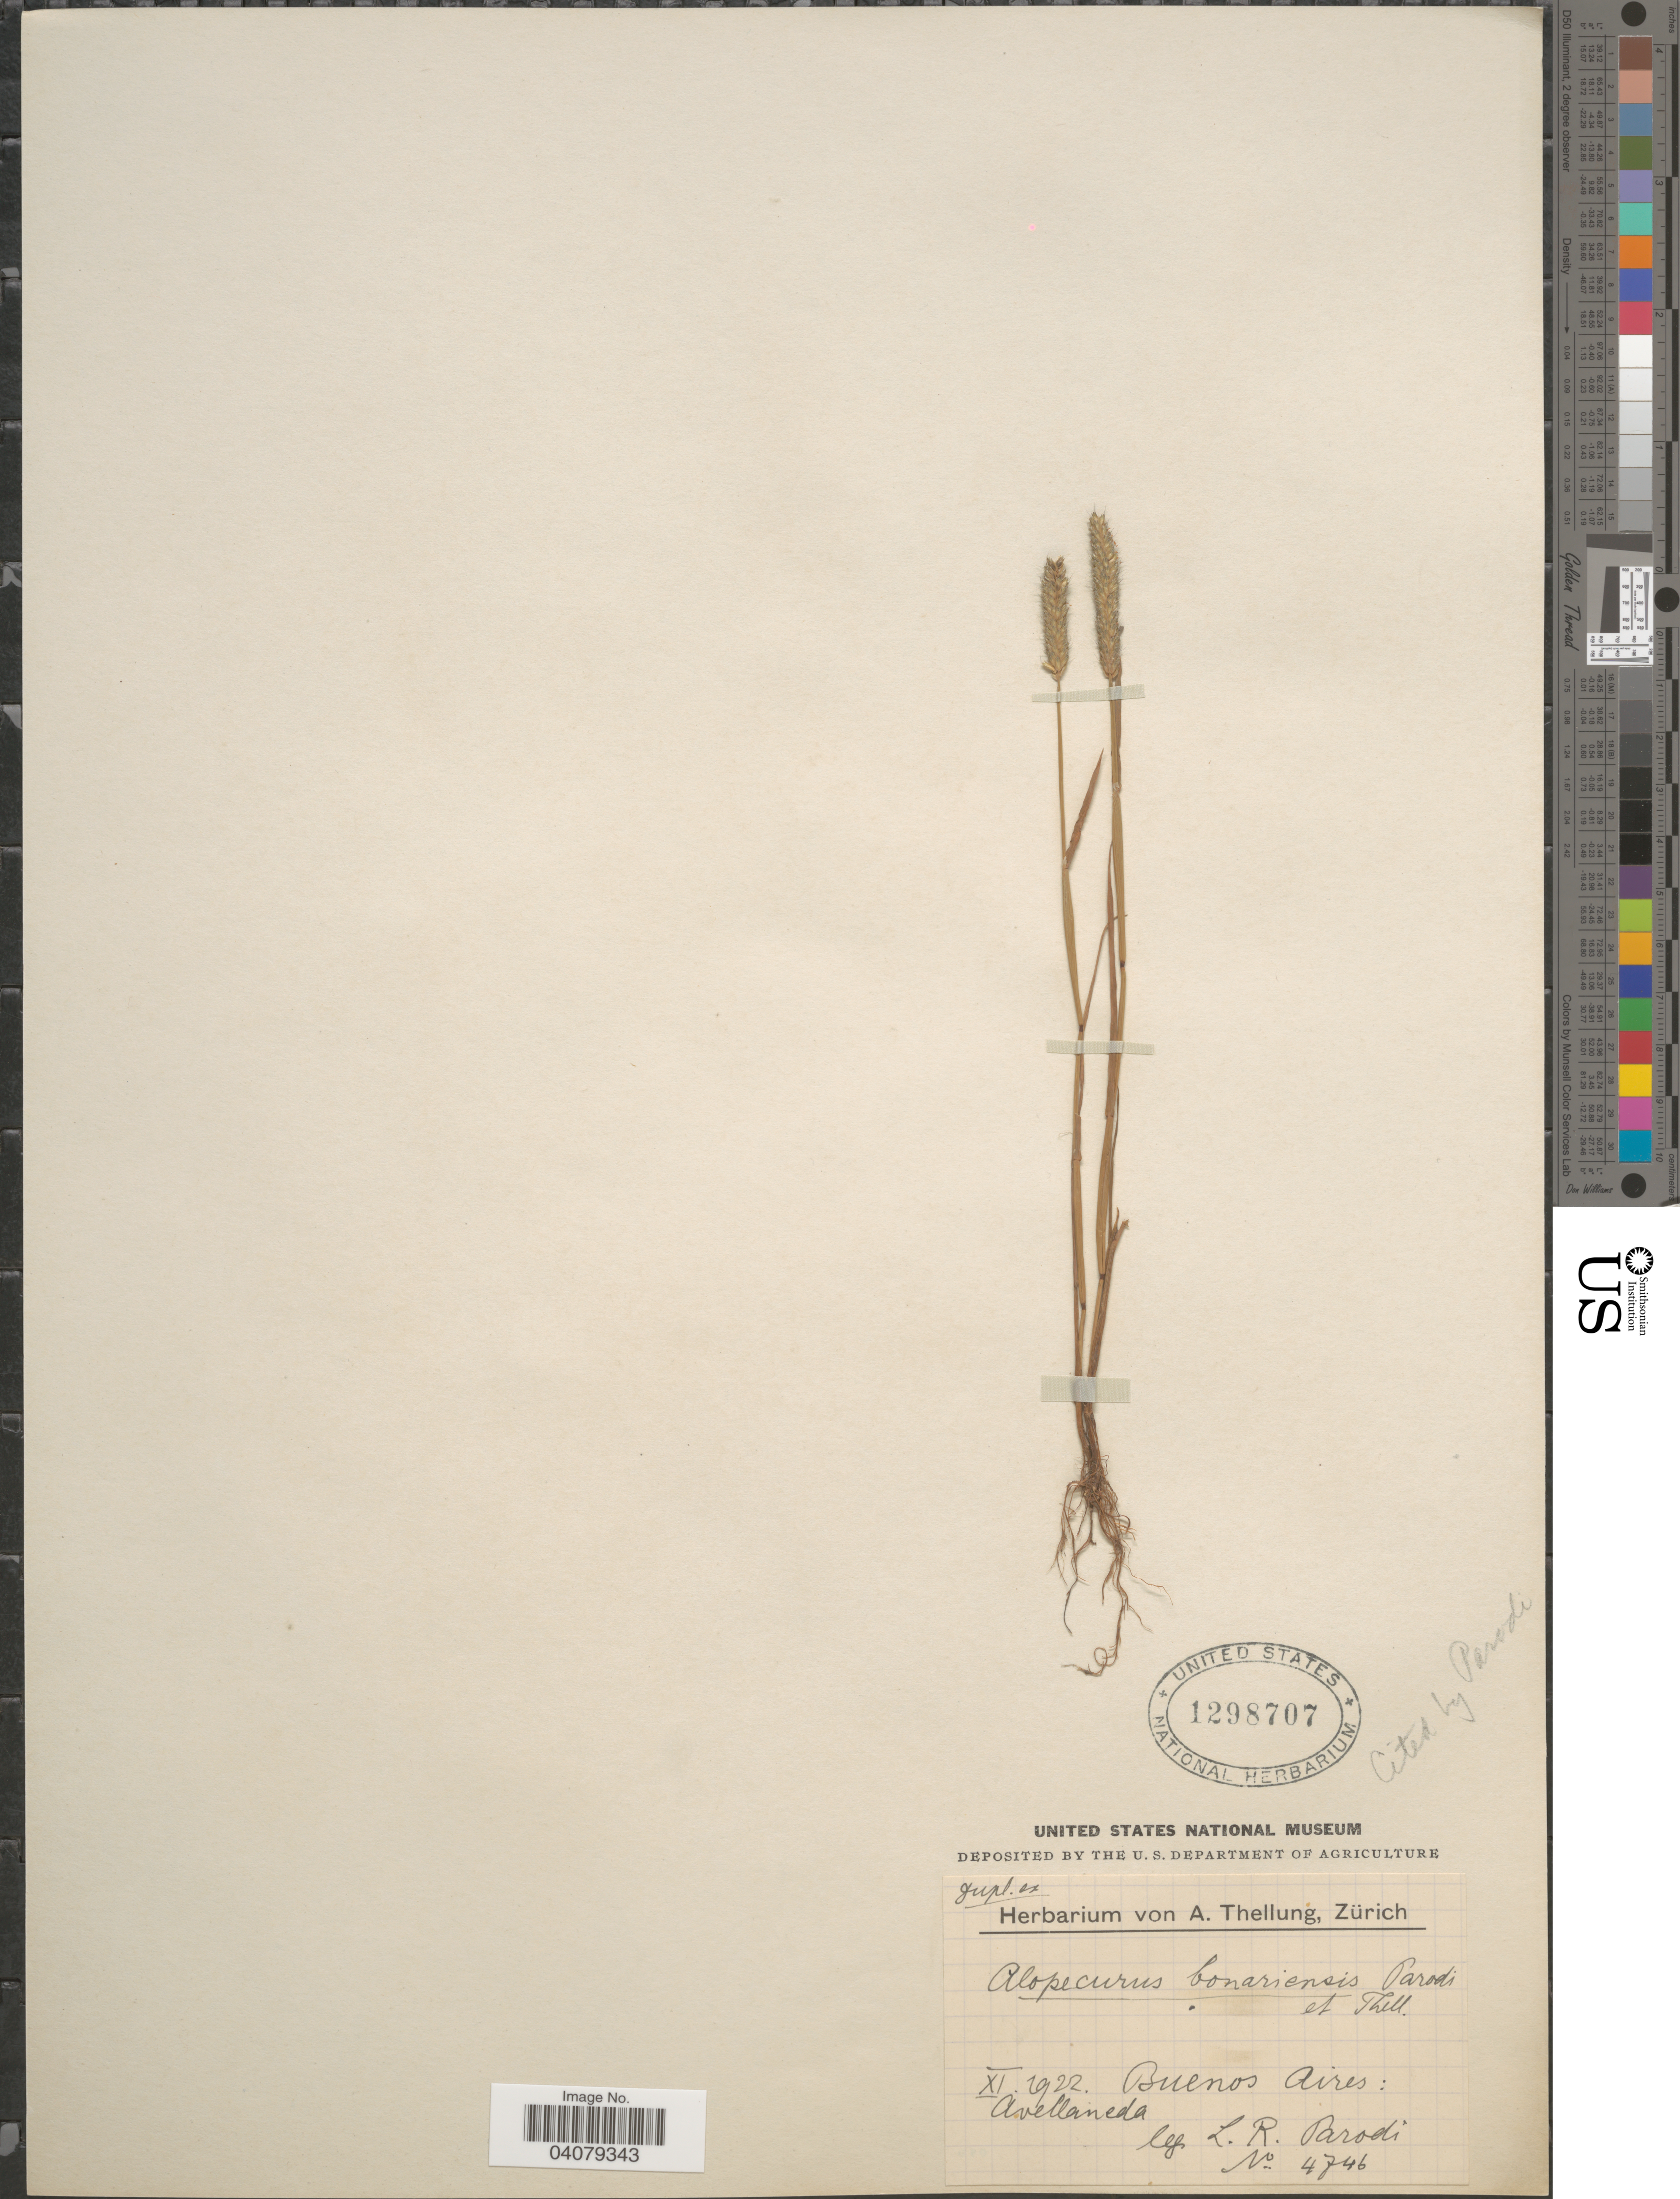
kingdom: Plantae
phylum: Tracheophyta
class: Liliopsida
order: Poales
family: Poaceae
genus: Alopecurus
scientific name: Alopecurus bonariensis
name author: Parodi & Thell.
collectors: L. R. Parodi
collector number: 4746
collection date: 1922-11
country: Argentina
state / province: Buenos Aires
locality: Avellaneda.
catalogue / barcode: US 1298707